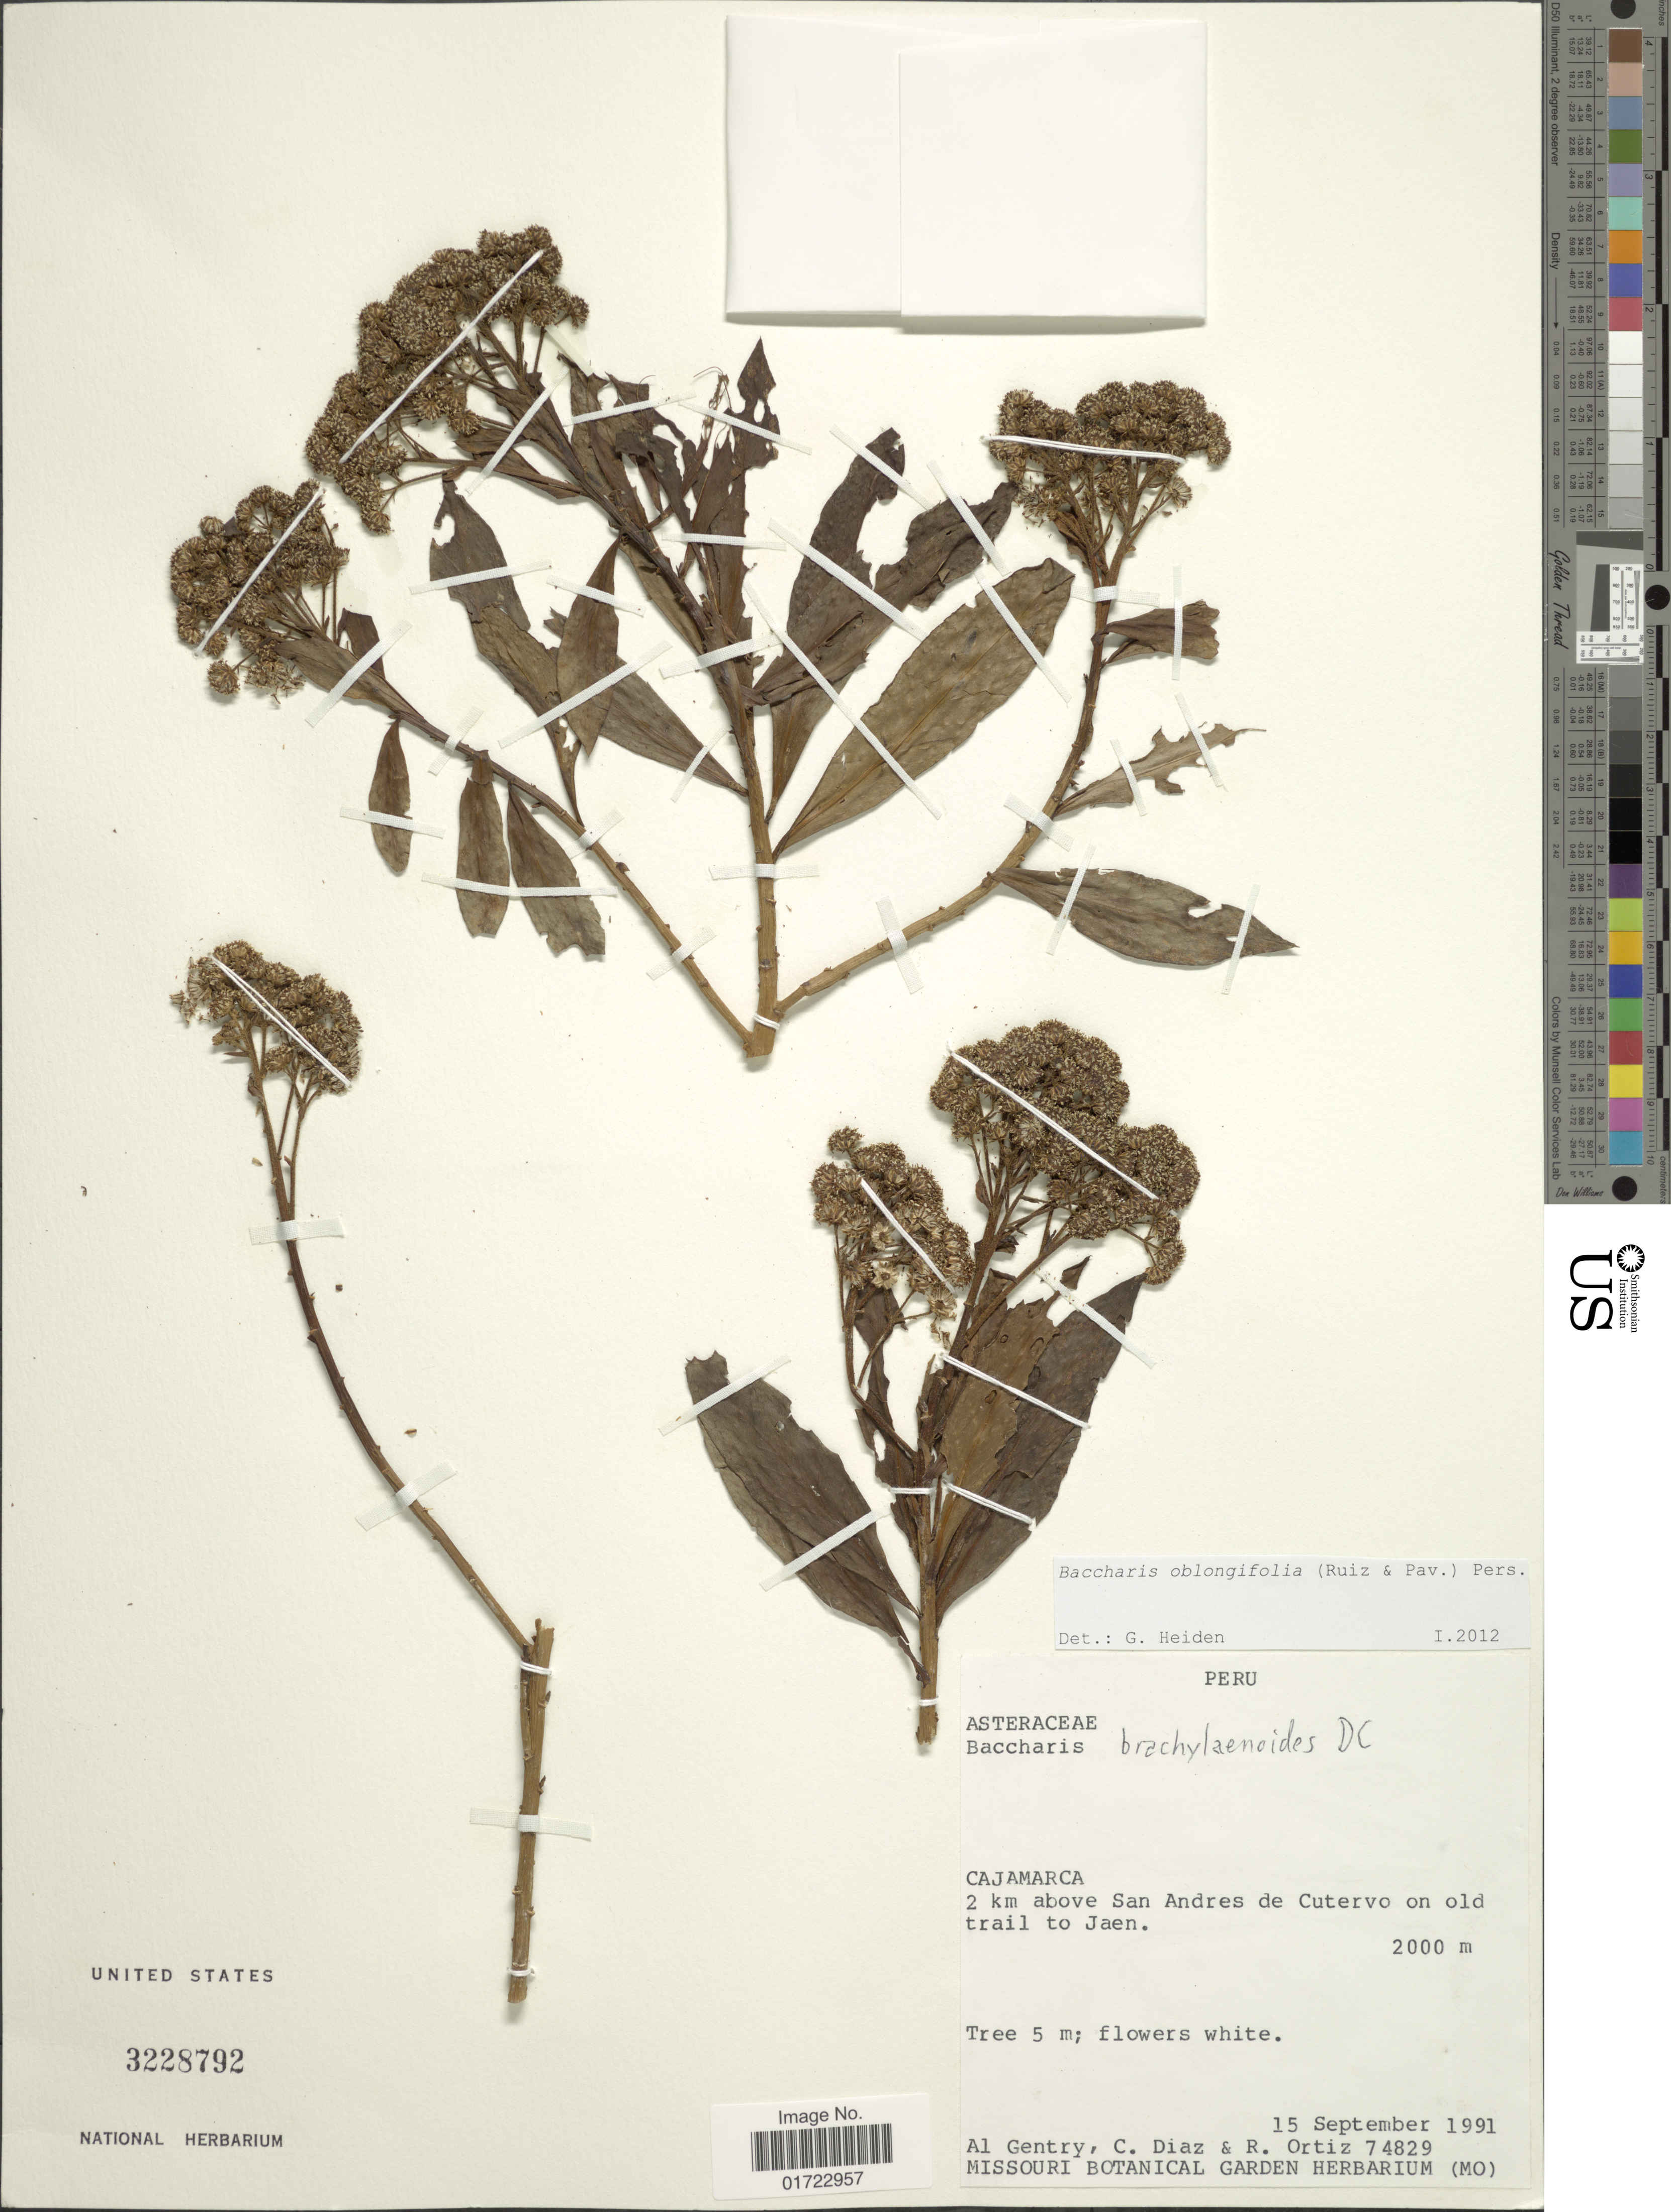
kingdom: Plantae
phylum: Tracheophyta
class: Magnoliopsida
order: Asterales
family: Asteraceae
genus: Baccharis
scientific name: Baccharis oblongifolia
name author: (Ruiz & Pav.) Pers.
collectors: A. H. Gentry, C. Díaz & R. Ortíz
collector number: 74829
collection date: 1991-09-15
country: Peru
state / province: Cajamarca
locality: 2 km above San Andres de Cutervo on old trail to Jean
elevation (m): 2000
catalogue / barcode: US 3228792